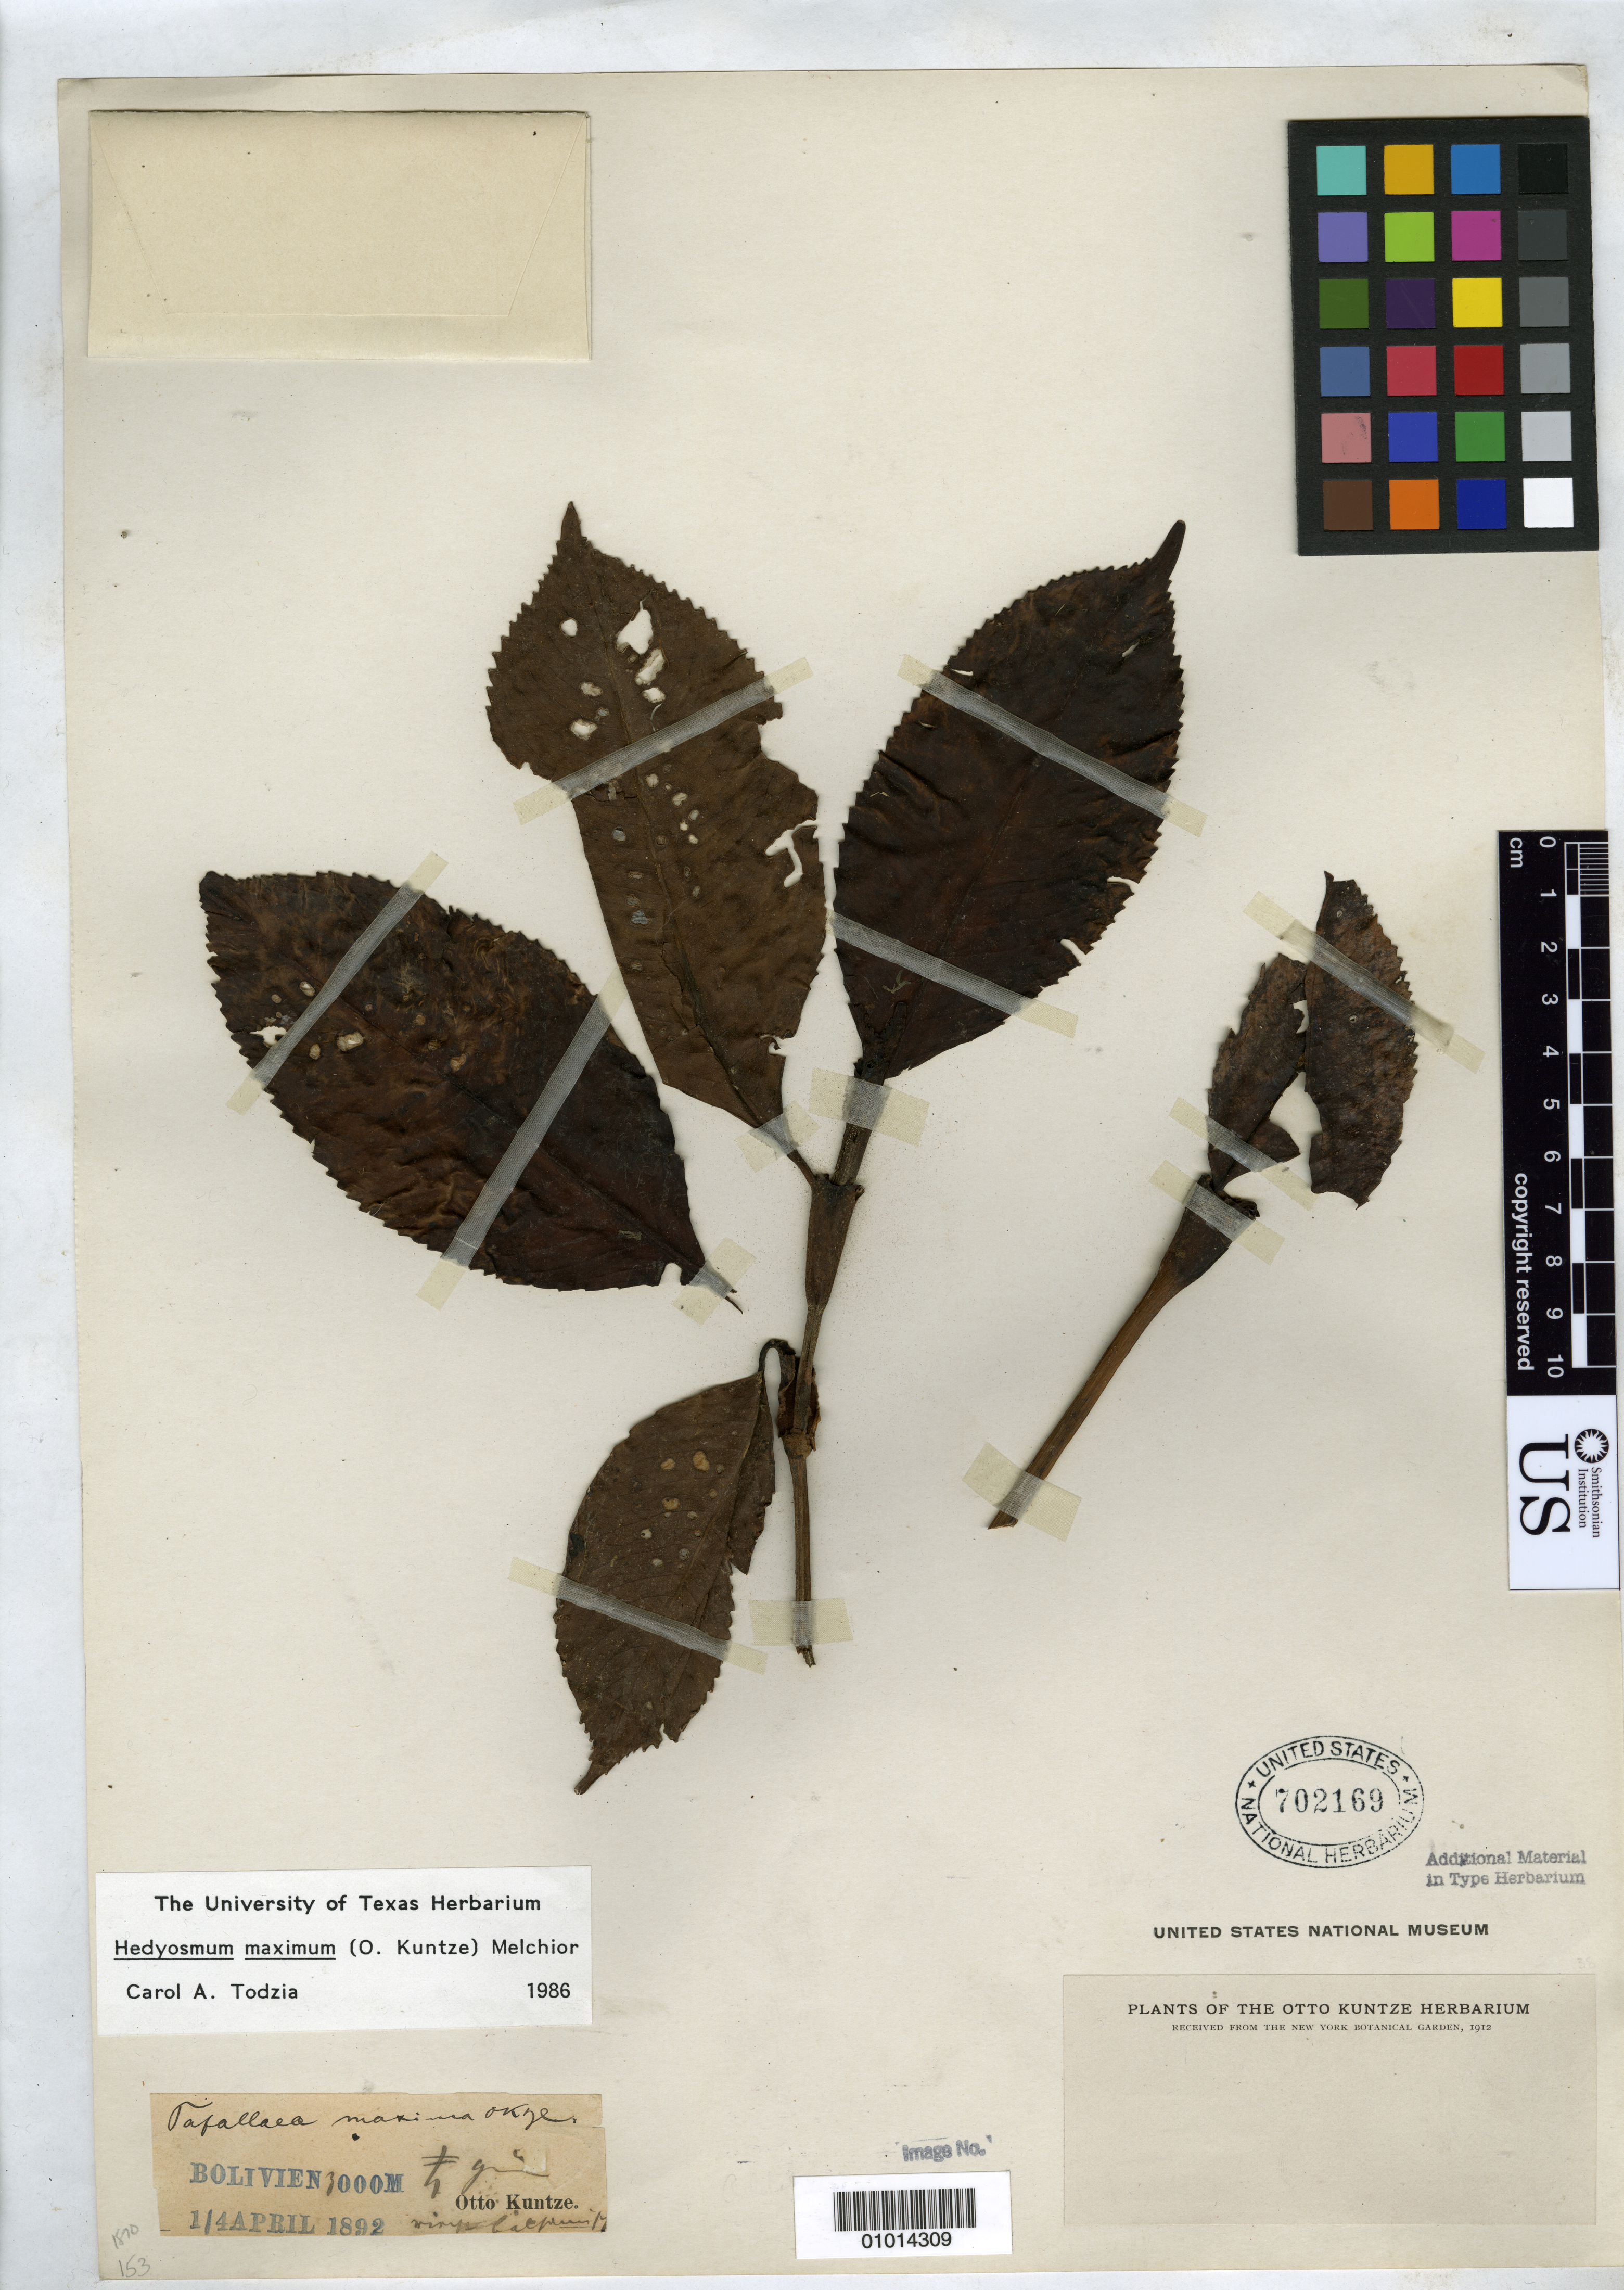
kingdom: Plantae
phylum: Tracheophyta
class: Magnoliopsida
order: Chloranthales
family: Chloranthaceae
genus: Tafalla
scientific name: Tafalla maxima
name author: Kuntze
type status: Type Collection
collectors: C.E.O. Kuntze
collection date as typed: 01 Apr 1892 to 04 Apr 1892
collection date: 1892-04-01/1892-04-04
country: Bolivia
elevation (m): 3000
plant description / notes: Genus published as "Taffallaea" (orth. var.).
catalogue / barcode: US 702169